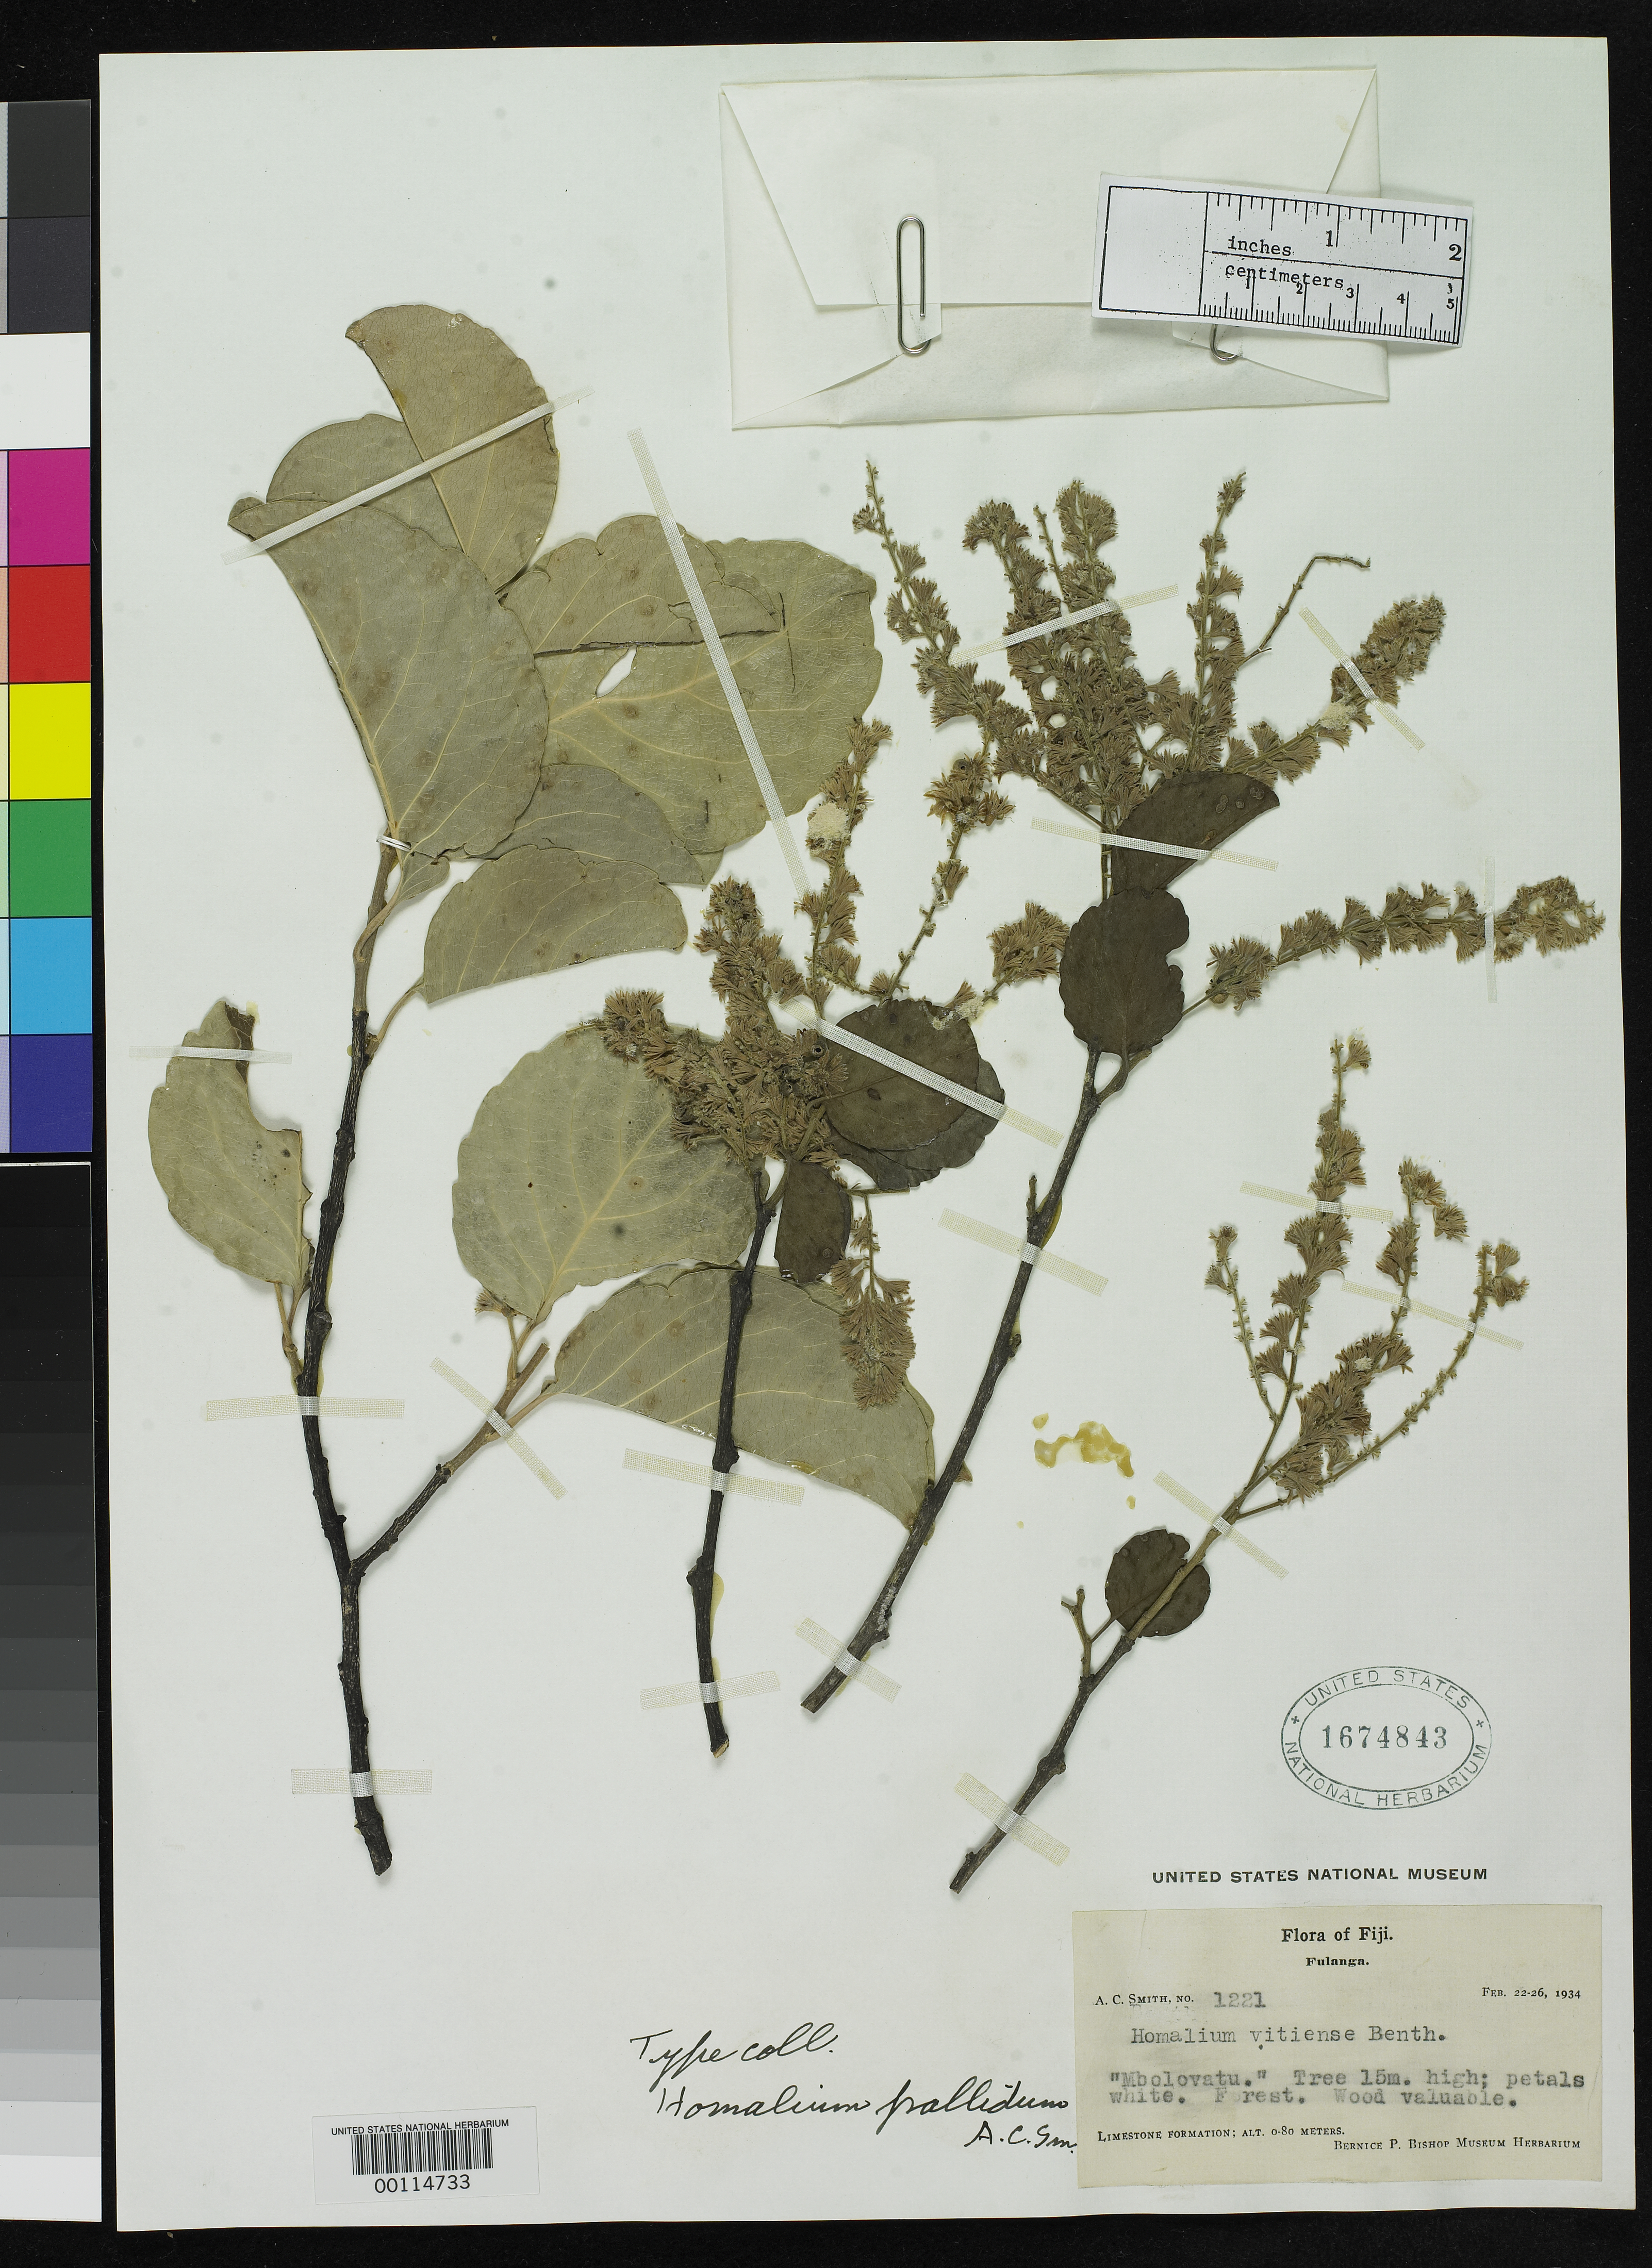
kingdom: Plantae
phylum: Tracheophyta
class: Magnoliopsida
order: Malpighiales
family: Salicaceae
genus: Homalium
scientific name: Homalium pallidum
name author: A.C. Sm.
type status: Isotype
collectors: C. A. Smith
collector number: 1221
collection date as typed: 26 Feb 1934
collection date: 1934-02-26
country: Fiji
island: Fulaga [Fulanga]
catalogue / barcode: US 1674843